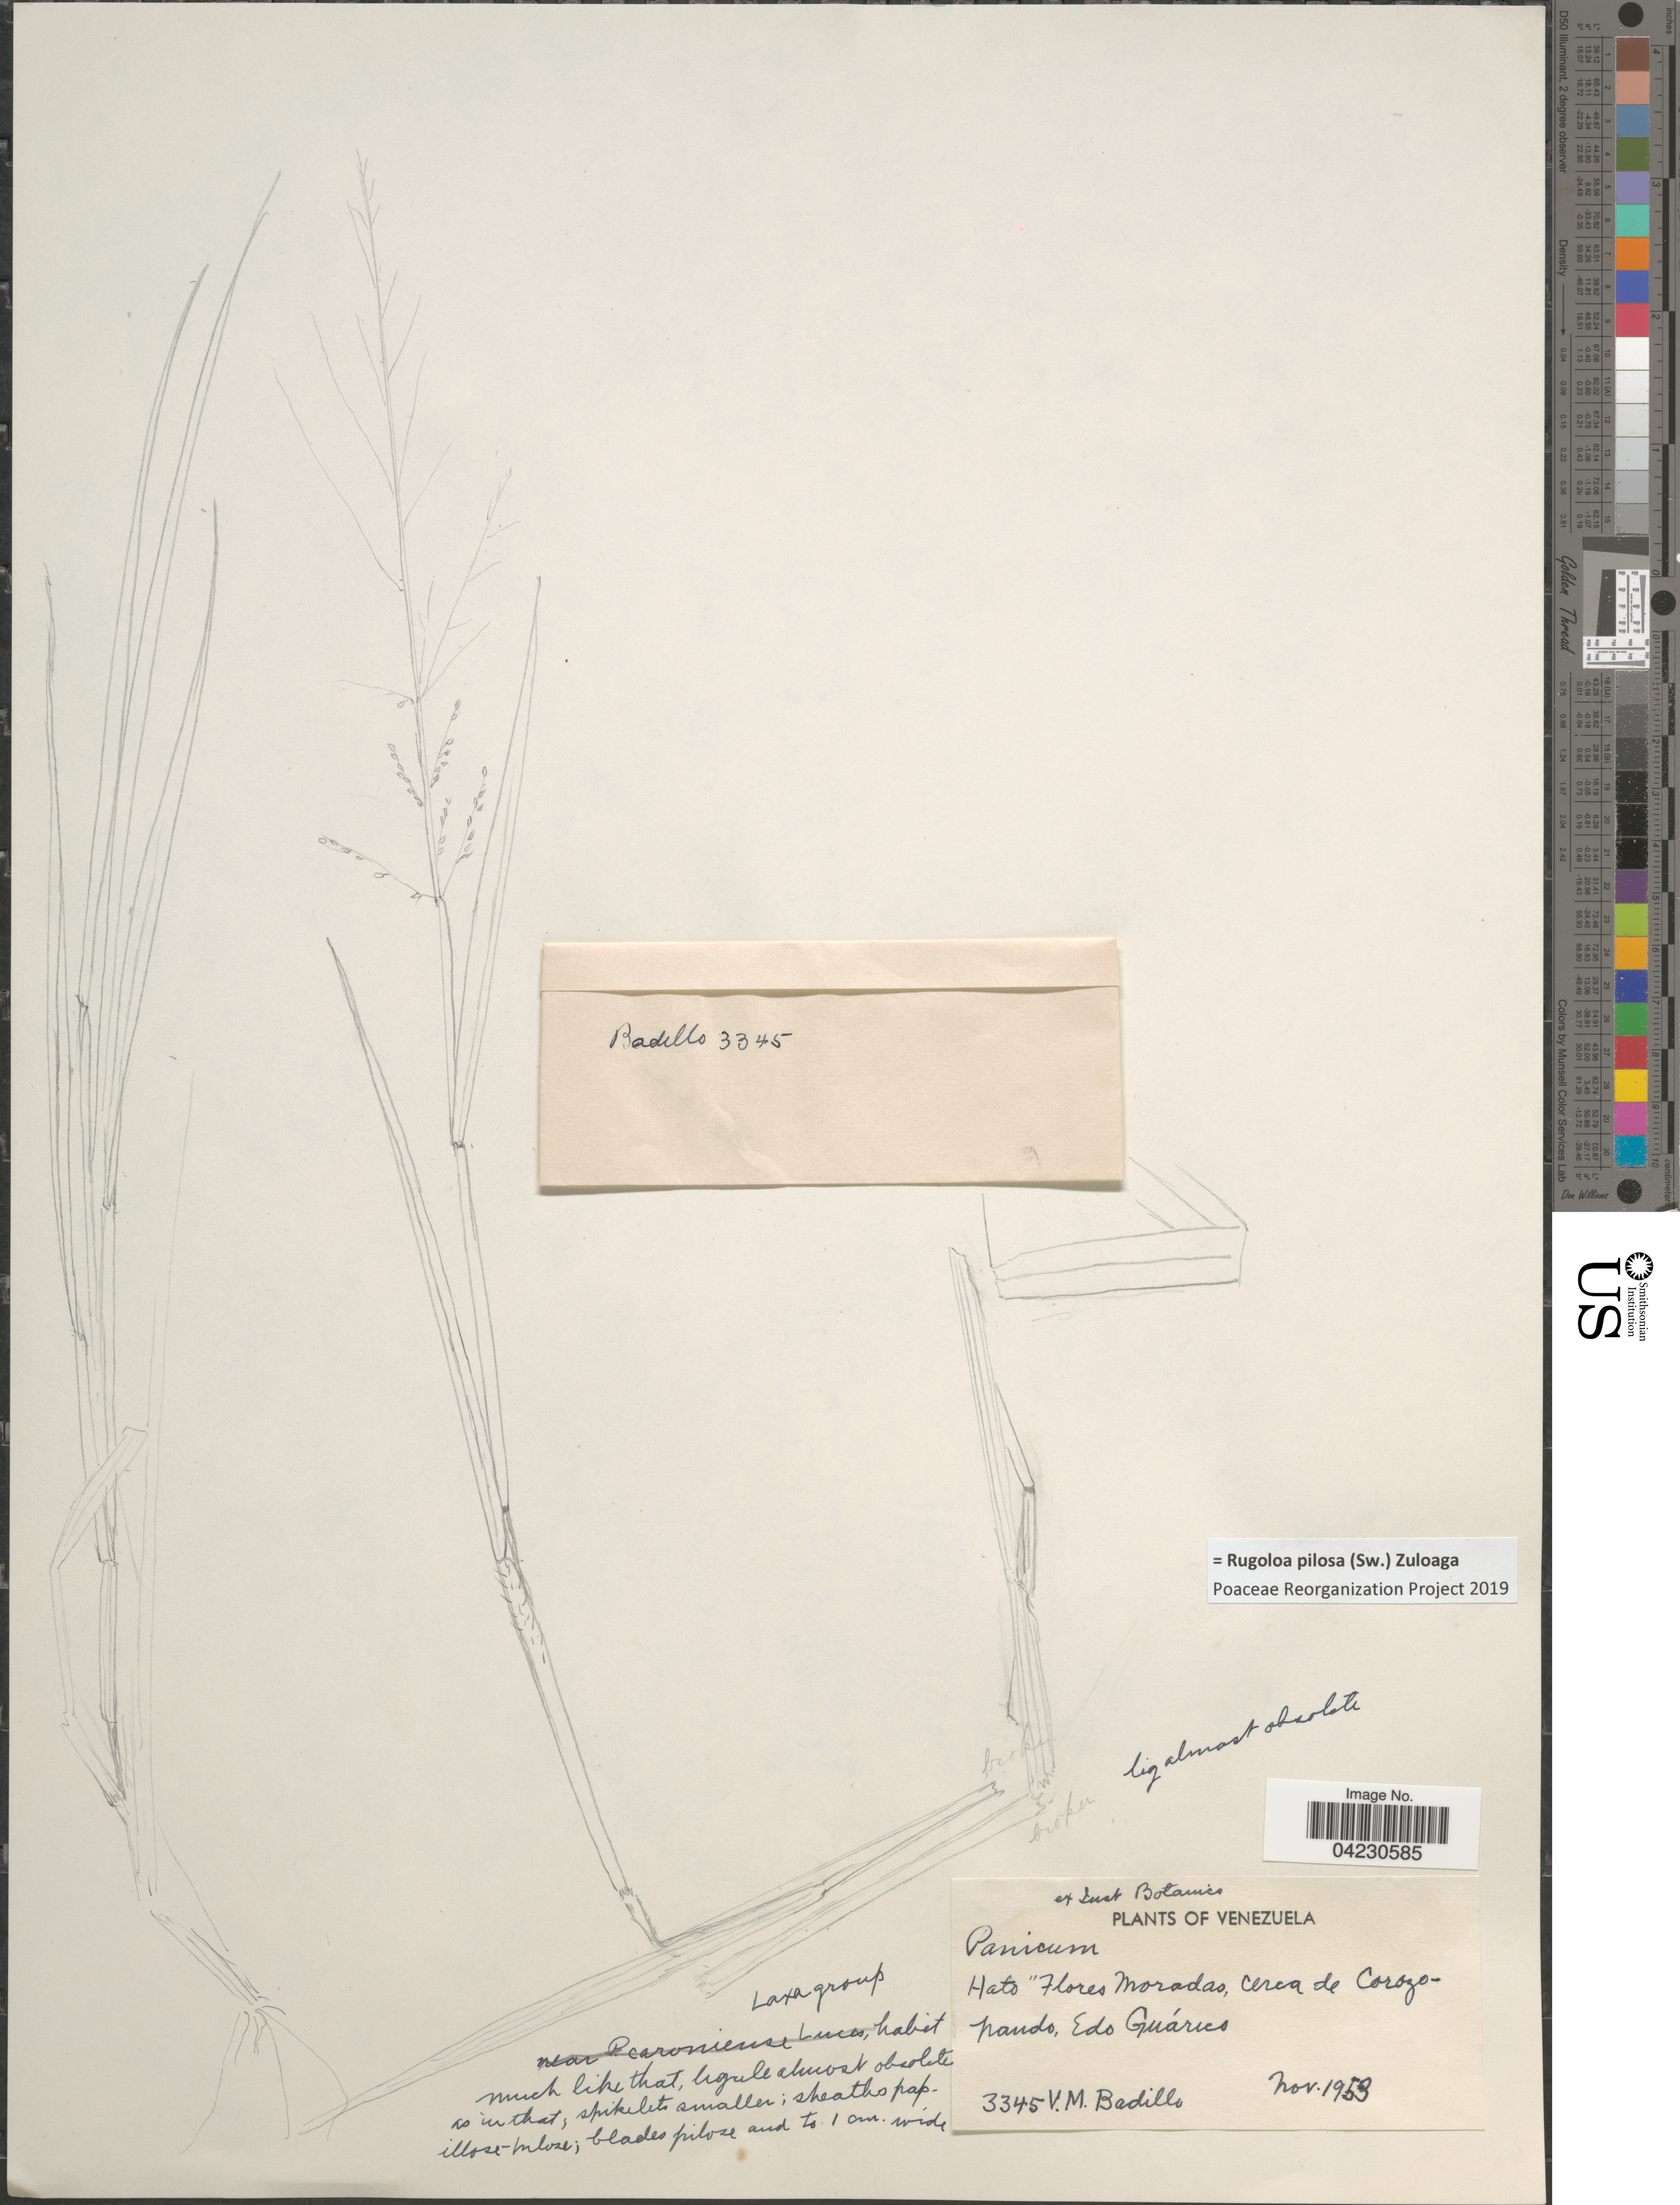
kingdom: Plantae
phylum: Tracheophyta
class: Liliopsida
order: Poales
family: Poaceae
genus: Rugoloa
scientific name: Rugoloa pilosa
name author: (Sw.) Zuloaga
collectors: V. Badillo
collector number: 3345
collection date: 1953-11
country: Venezuela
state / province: Guarico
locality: Hato Flores Moradas, cerca de Corozopando.